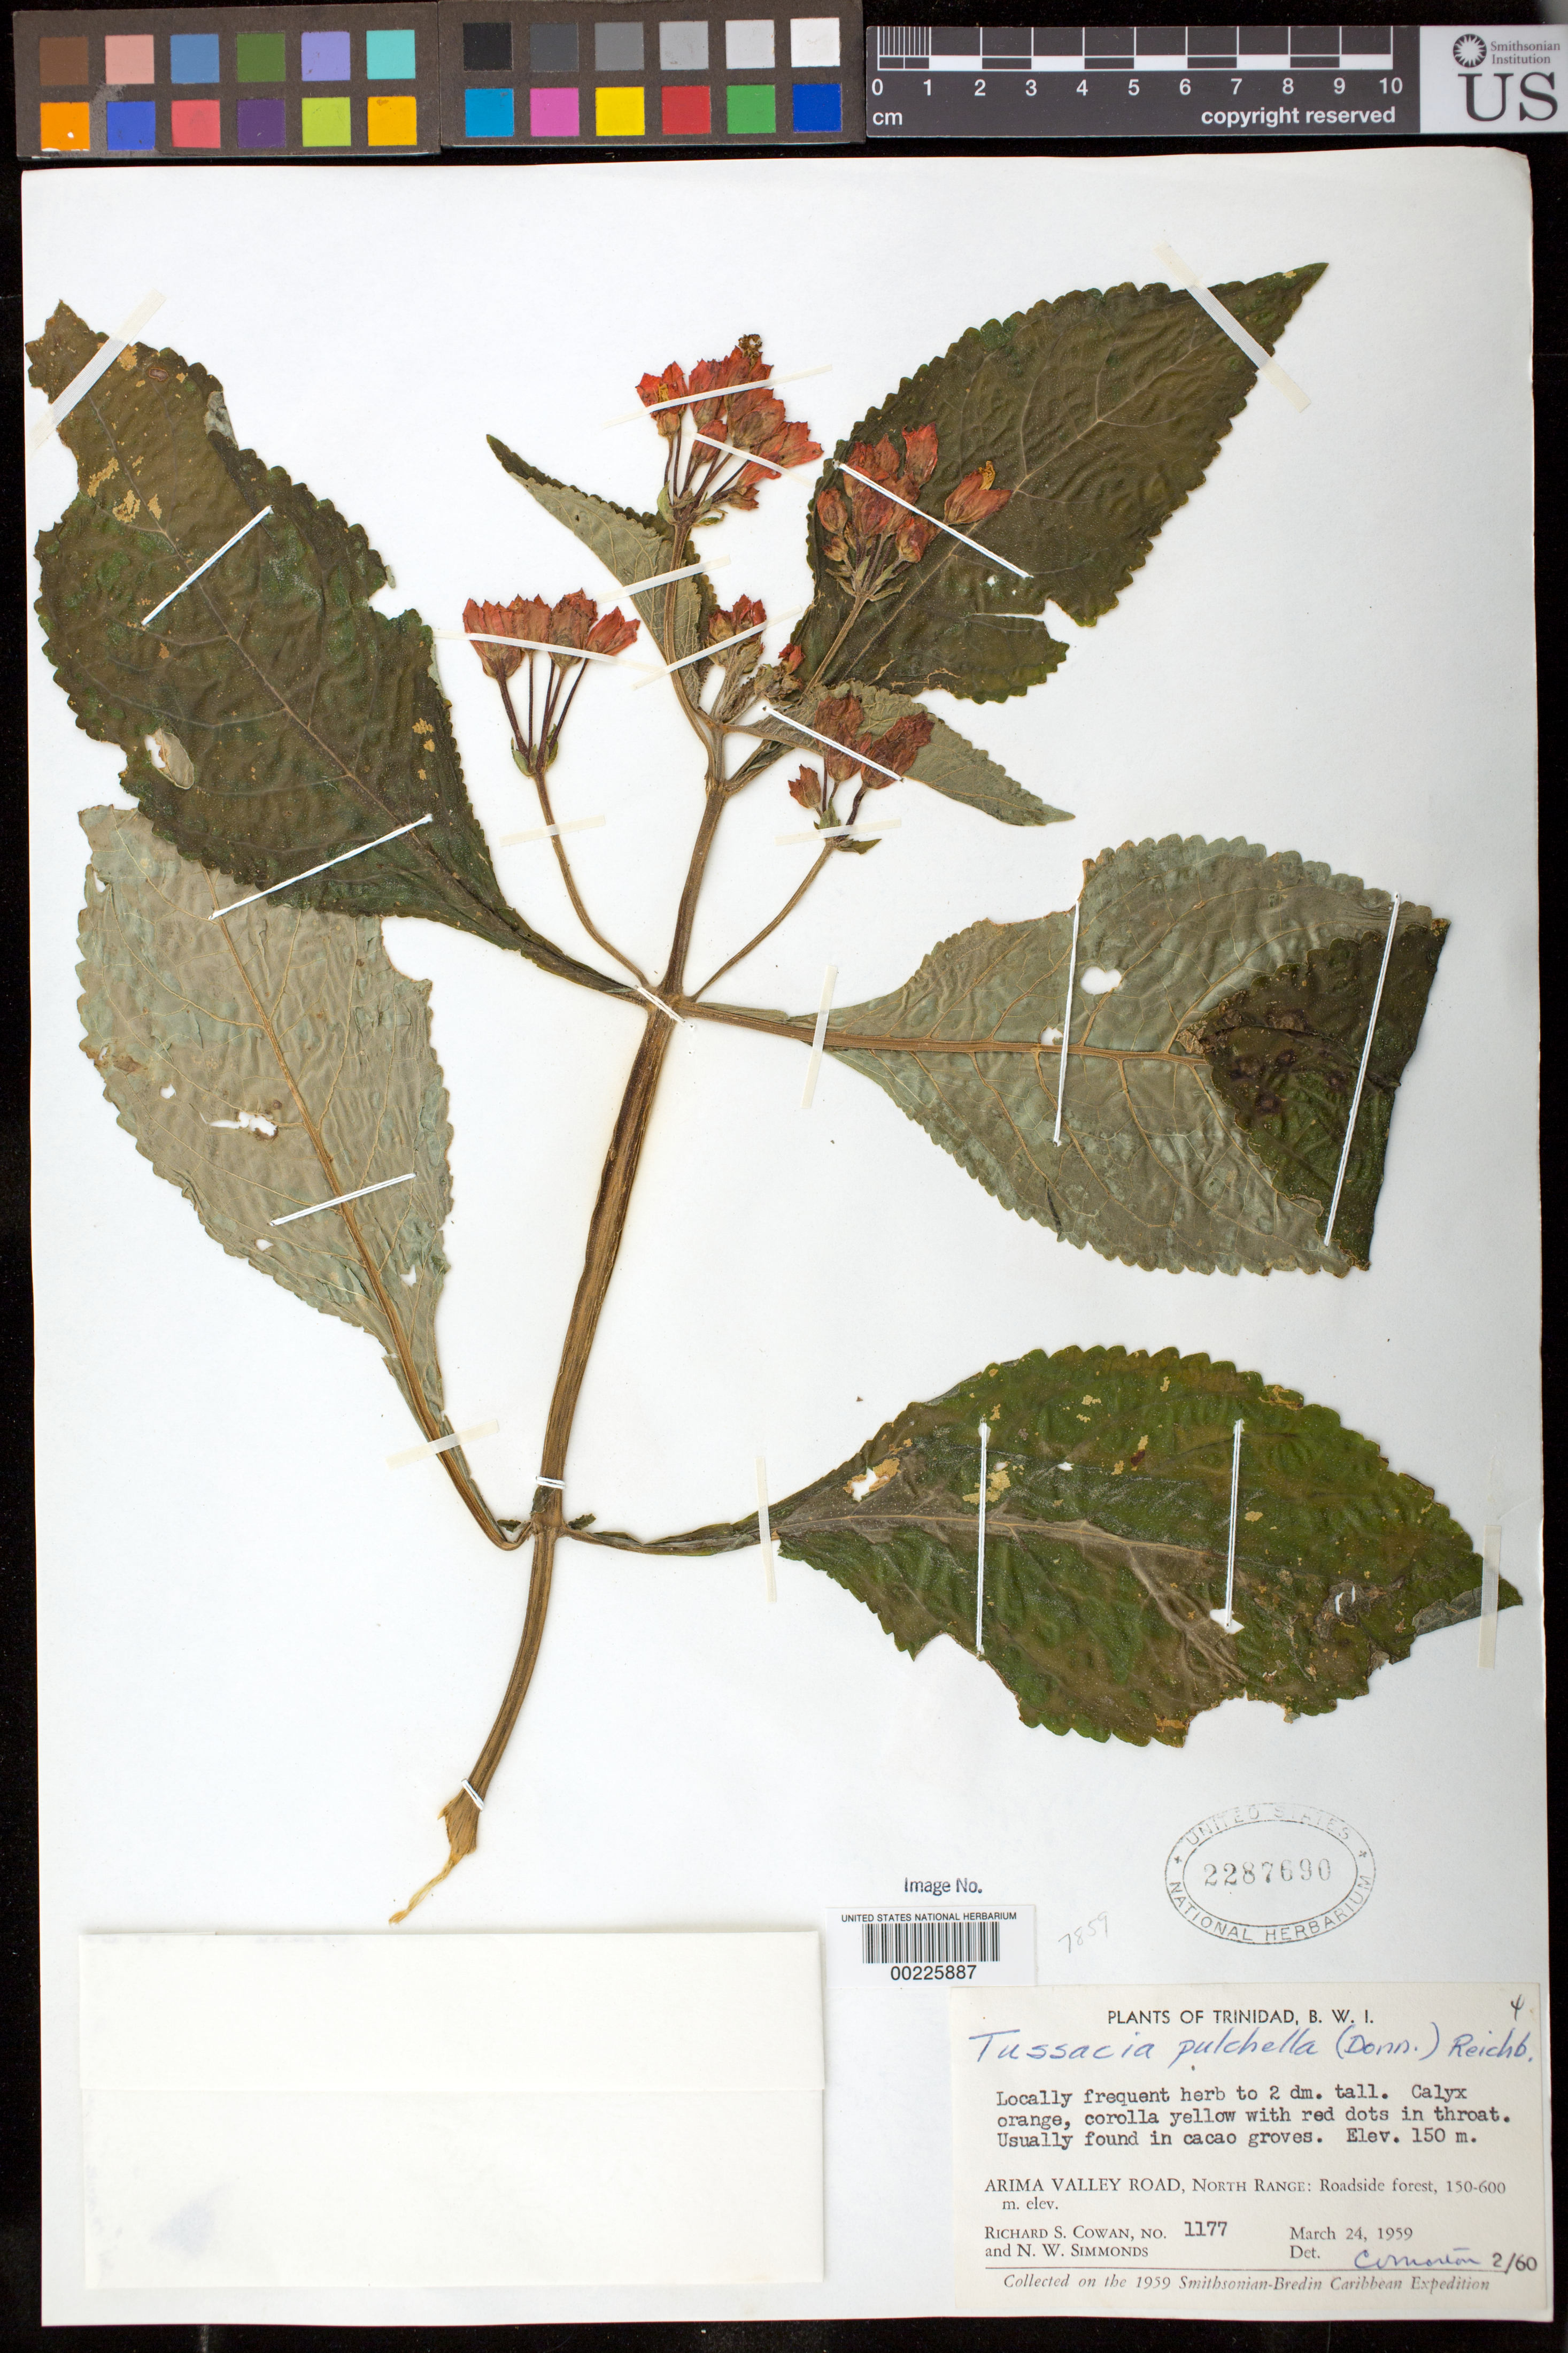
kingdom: Plantae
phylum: Tracheophyta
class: Magnoliopsida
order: Lamiales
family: Gesneriaceae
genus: Chrysothemis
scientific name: Chrysothemis pulchella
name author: (Donn ex Sims) Decne.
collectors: R. S. Cowan & N. W. Simmonds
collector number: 1177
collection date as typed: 24 Mar 1959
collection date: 1959-03-24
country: Trinidad and Tobago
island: Trinidad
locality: Arima Valley Road, North Range: Roadside forest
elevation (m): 150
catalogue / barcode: US 2287690